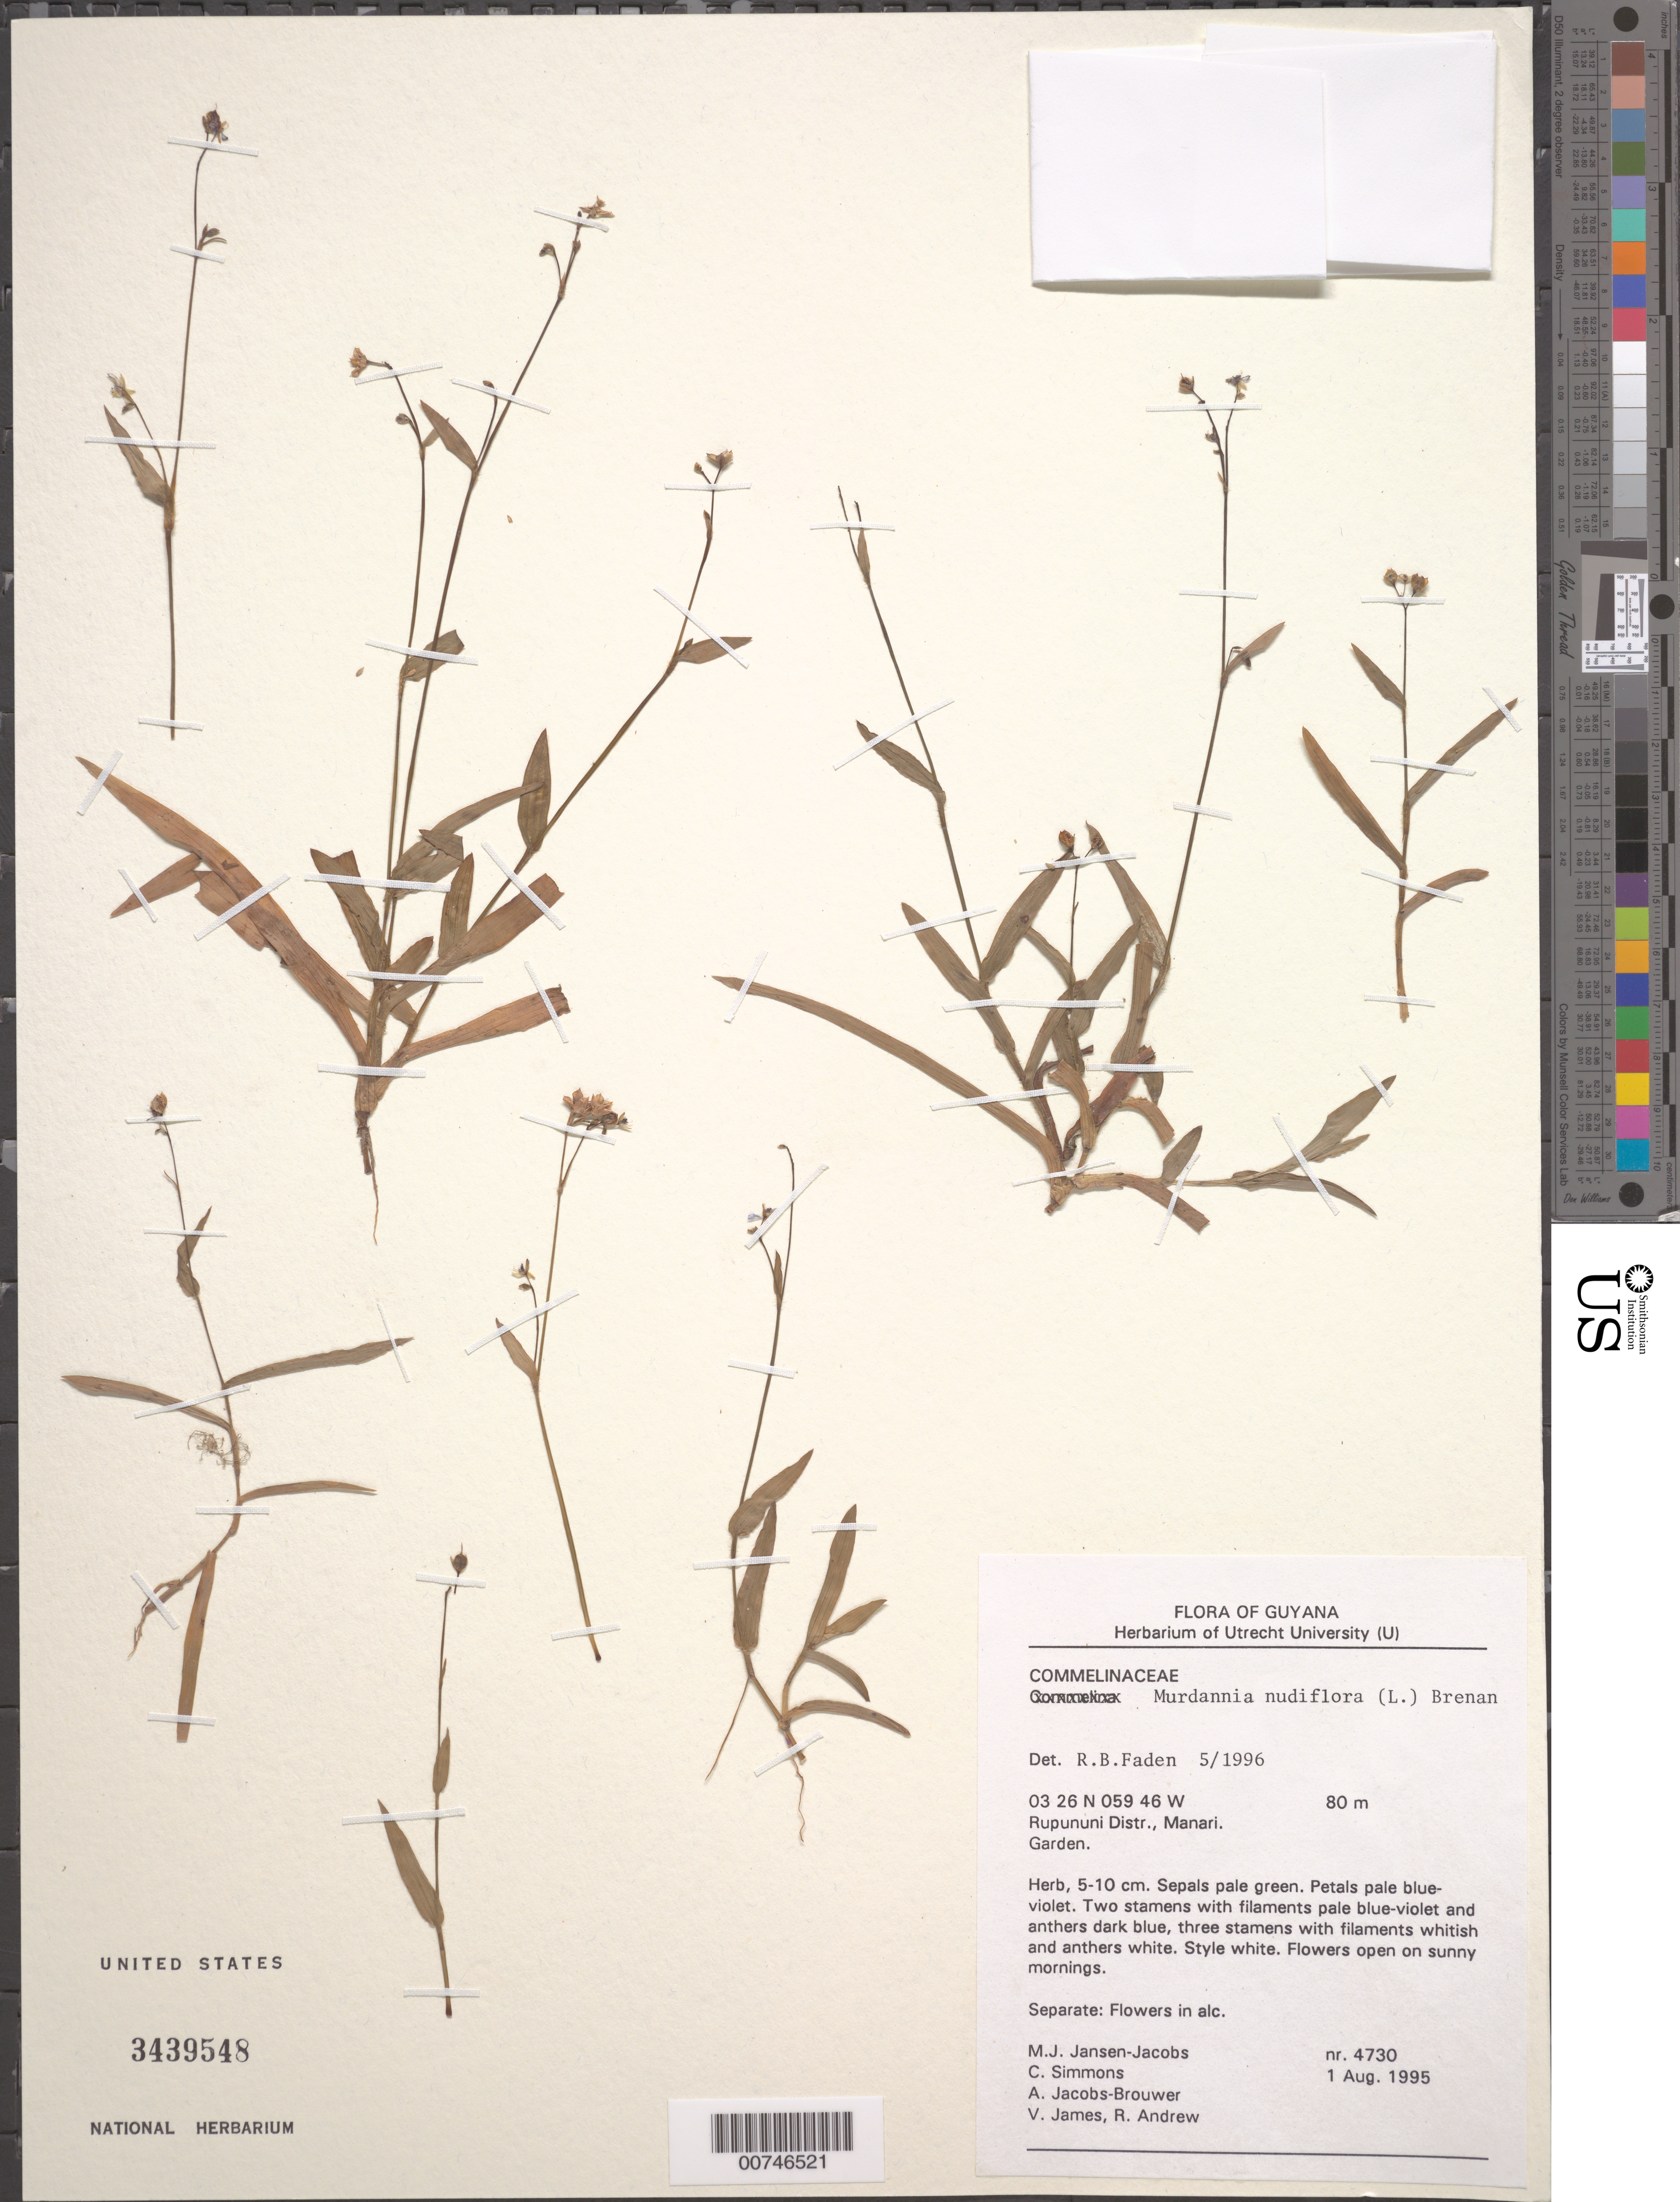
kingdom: Plantae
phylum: Tracheophyta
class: Liliopsida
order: Commelinales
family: Commelinaceae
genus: Murdannia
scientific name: Murdannia nudiflora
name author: (L.) Brenan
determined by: Faden, Robert B., (US), Smithsonian Institution - National Museum of Natural History (UNITED STATES)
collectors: M. J. Jansen-Jacobs, C. Simons, A. Jacobs-Brouwer, M. James & R. Andrew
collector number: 4730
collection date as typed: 1-Aug-95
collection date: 1995-08-01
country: Guyana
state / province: U. Takutu-U. Essequibo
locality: Manari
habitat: Garden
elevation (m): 80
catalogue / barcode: US 3439548